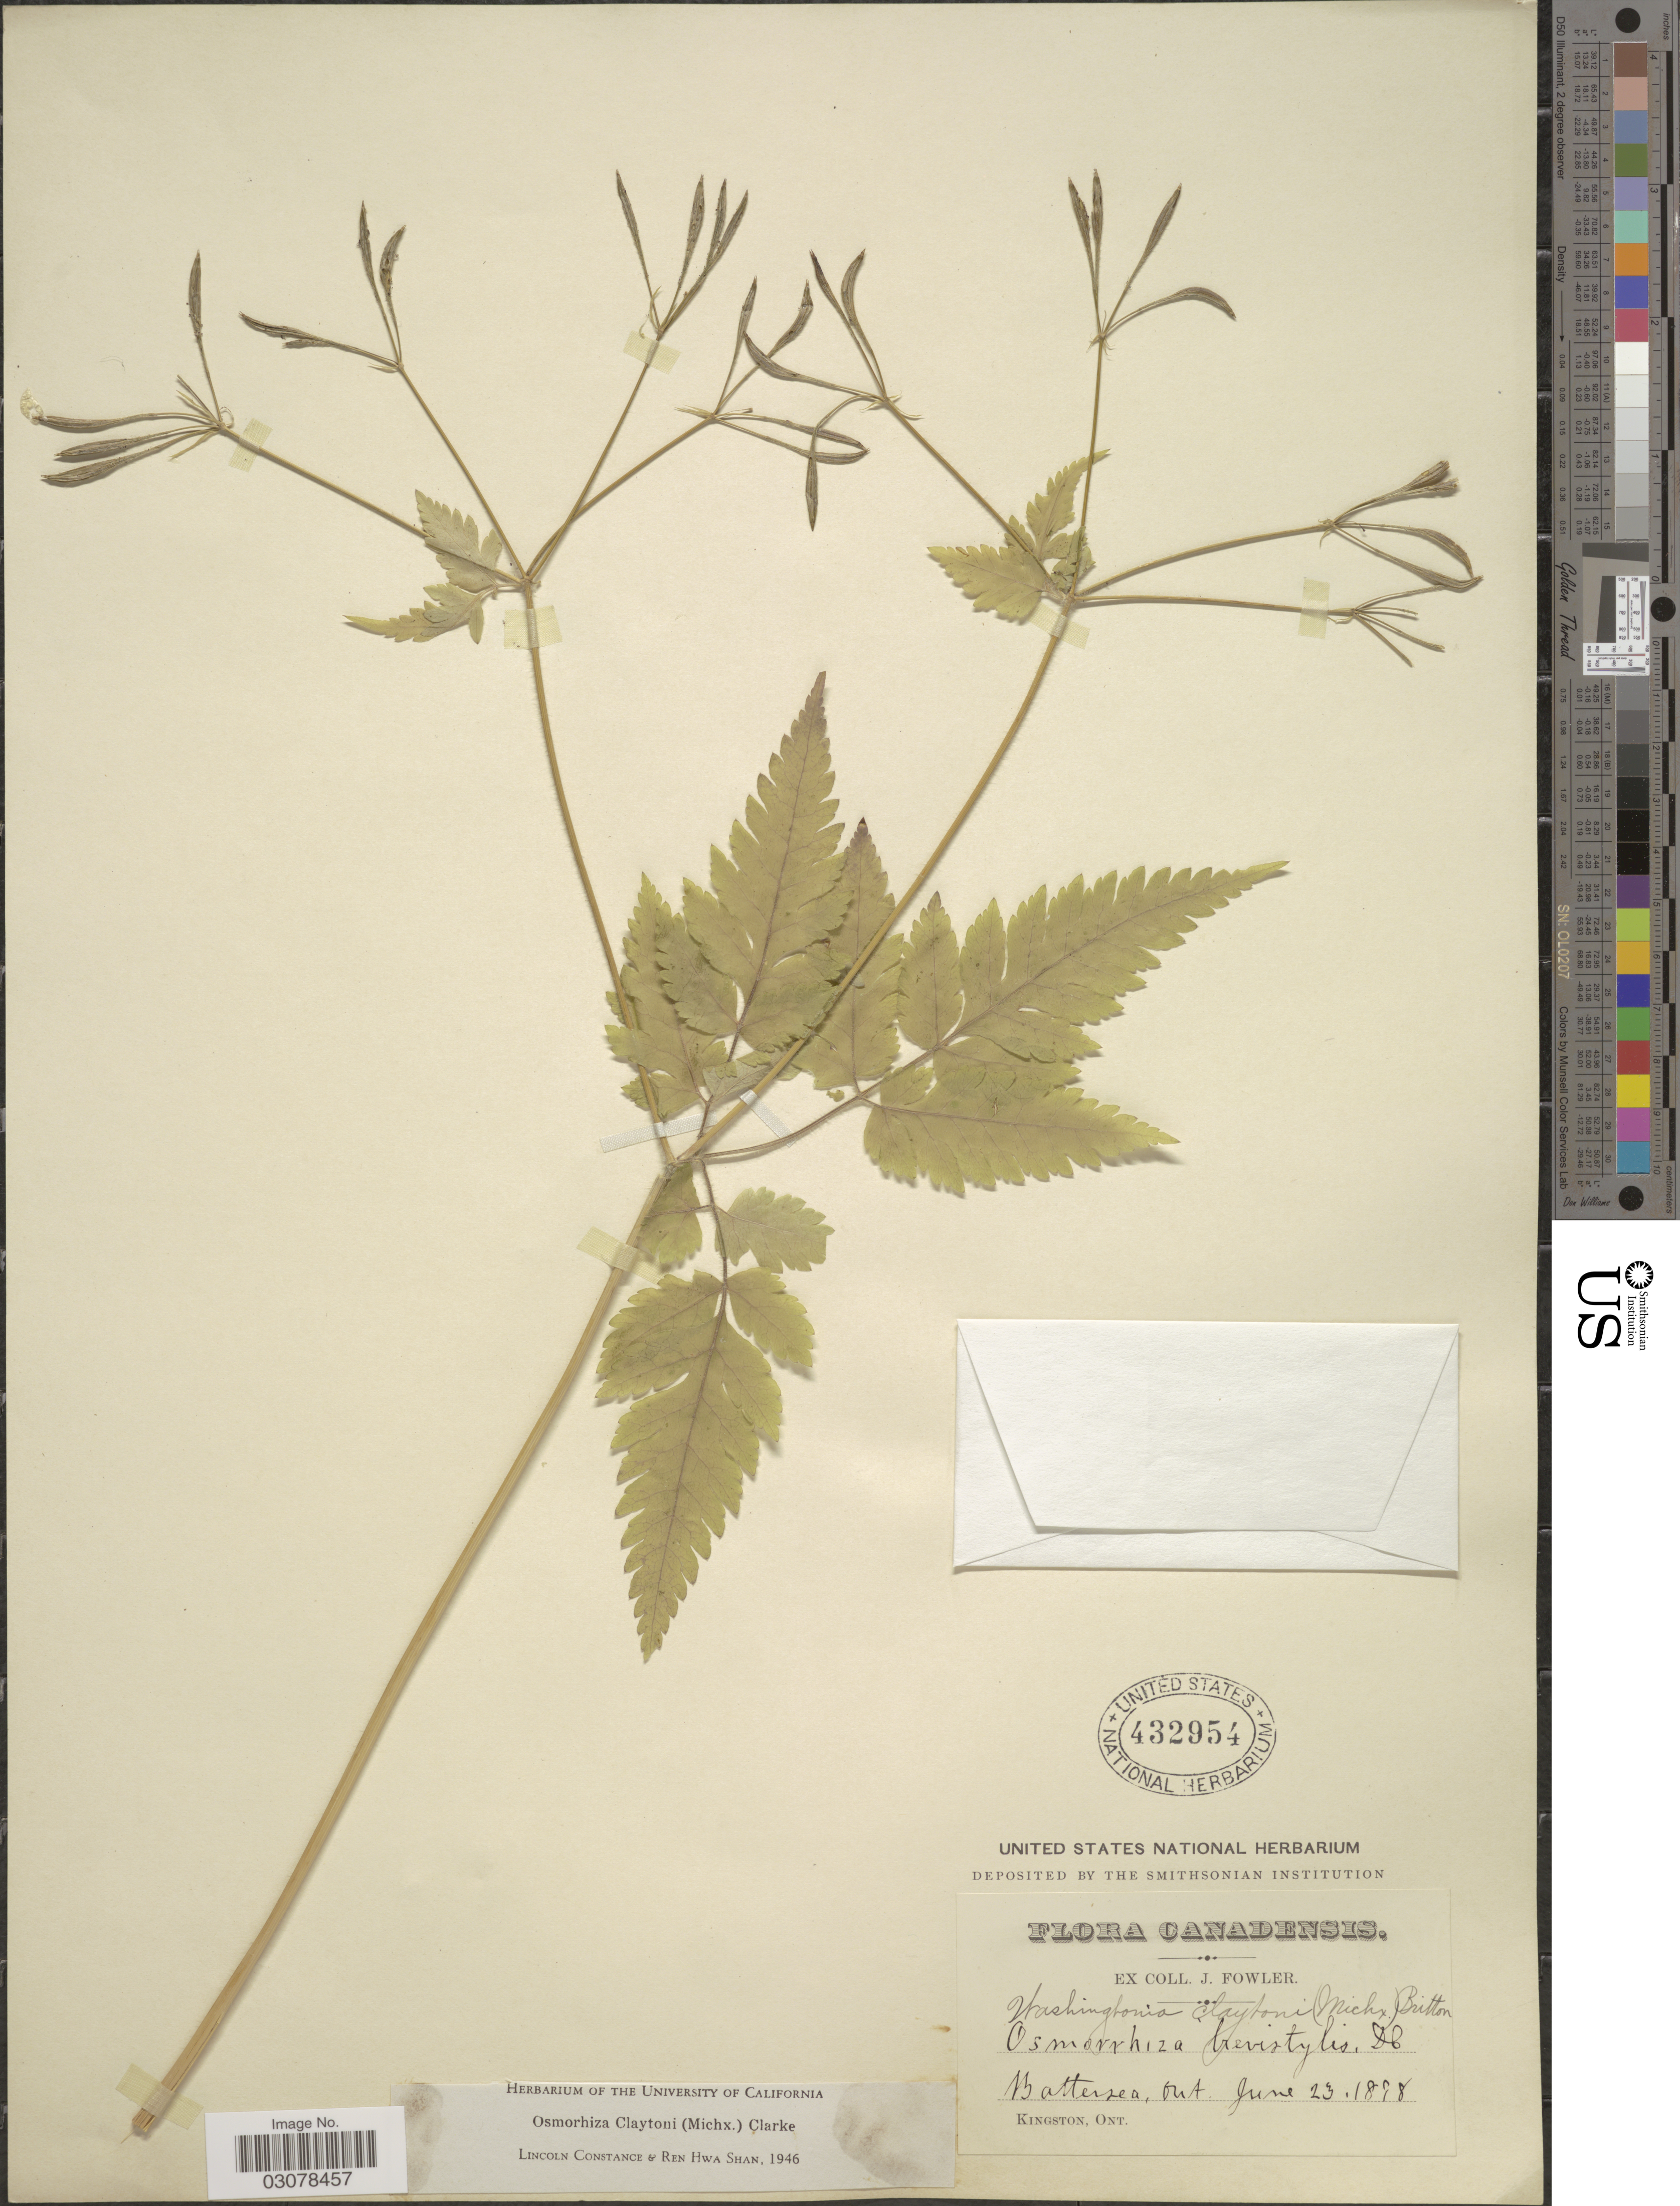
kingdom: Plantae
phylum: Tracheophyta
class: Magnoliopsida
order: Apiales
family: Apiaceae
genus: Osmorhiza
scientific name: Osmorhiza claytonii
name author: (Michx.) C.B. Clarke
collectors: J. Fowler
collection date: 1898-06-23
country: Canada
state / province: Ontario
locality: Battersea, Ont.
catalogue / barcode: US 432954